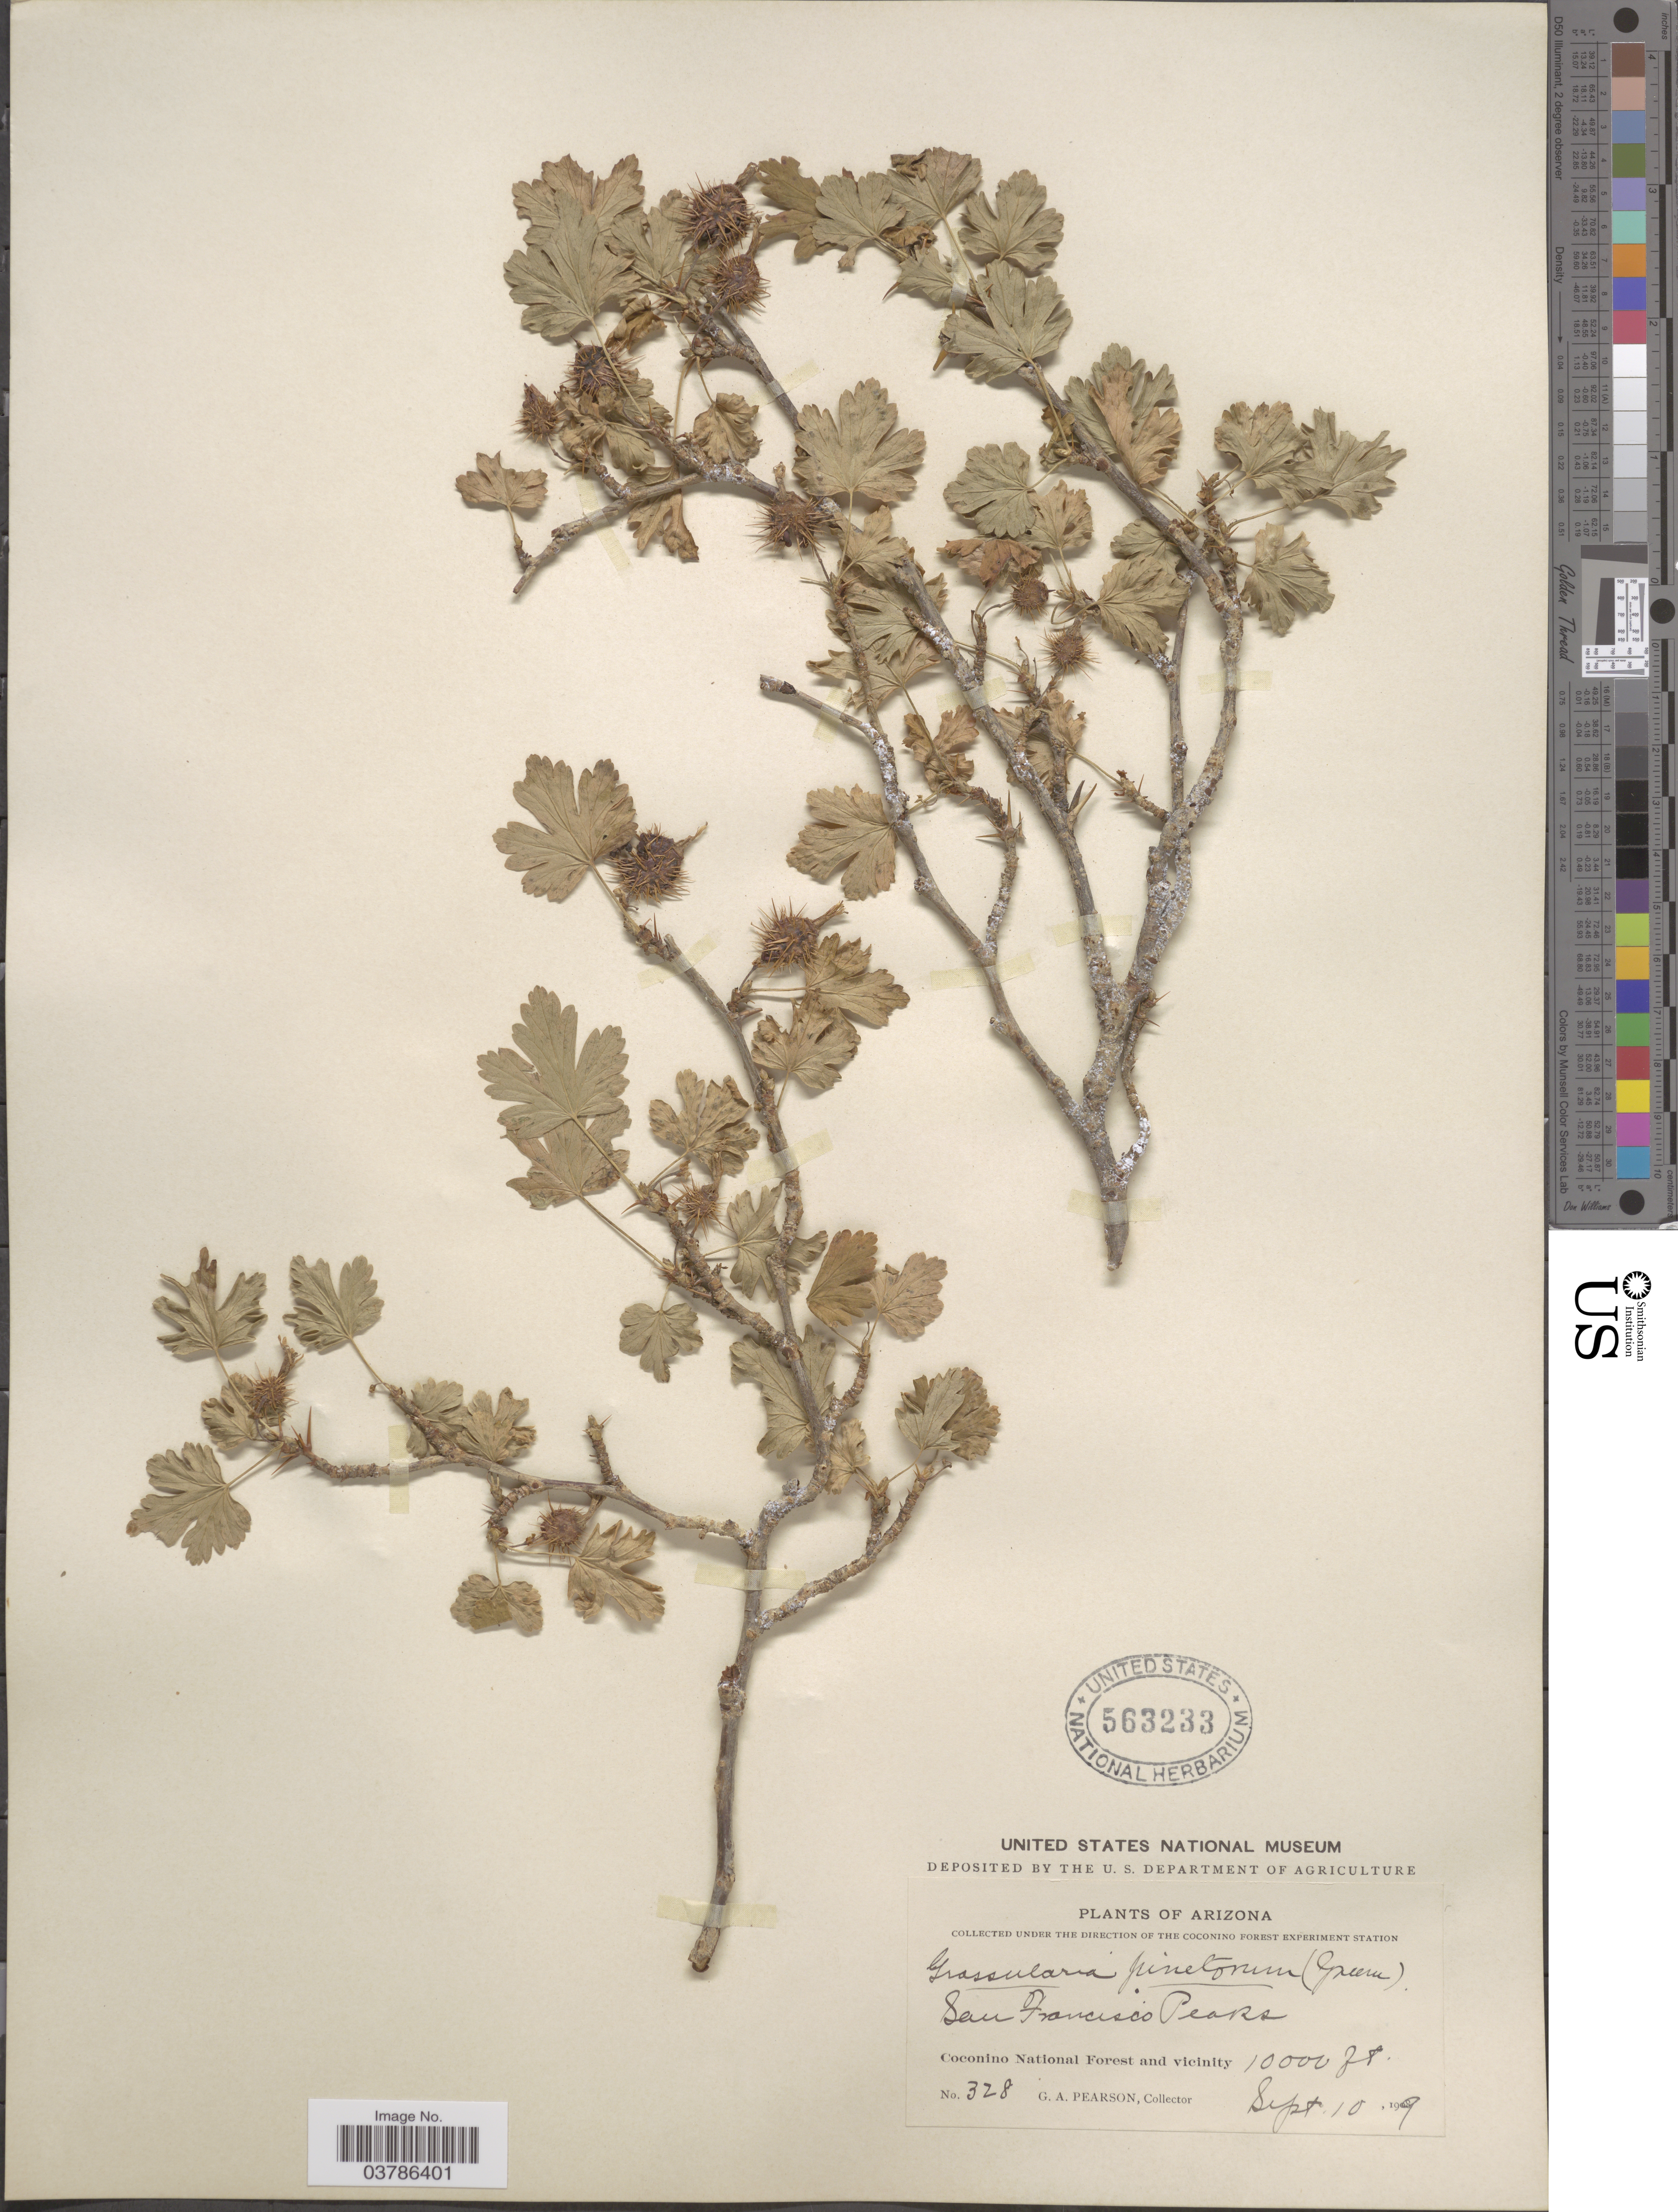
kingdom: Plantae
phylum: Tracheophyta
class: Magnoliopsida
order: Saxifragales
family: Grossulariaceae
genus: Ribes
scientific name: Ribes pinetorum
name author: Greene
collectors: G. Pearson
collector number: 328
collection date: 1909-09-10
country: United States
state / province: Arizona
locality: San Francisco Peaks. Coconino National Forest and vicinity.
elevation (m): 3048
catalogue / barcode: US 563233